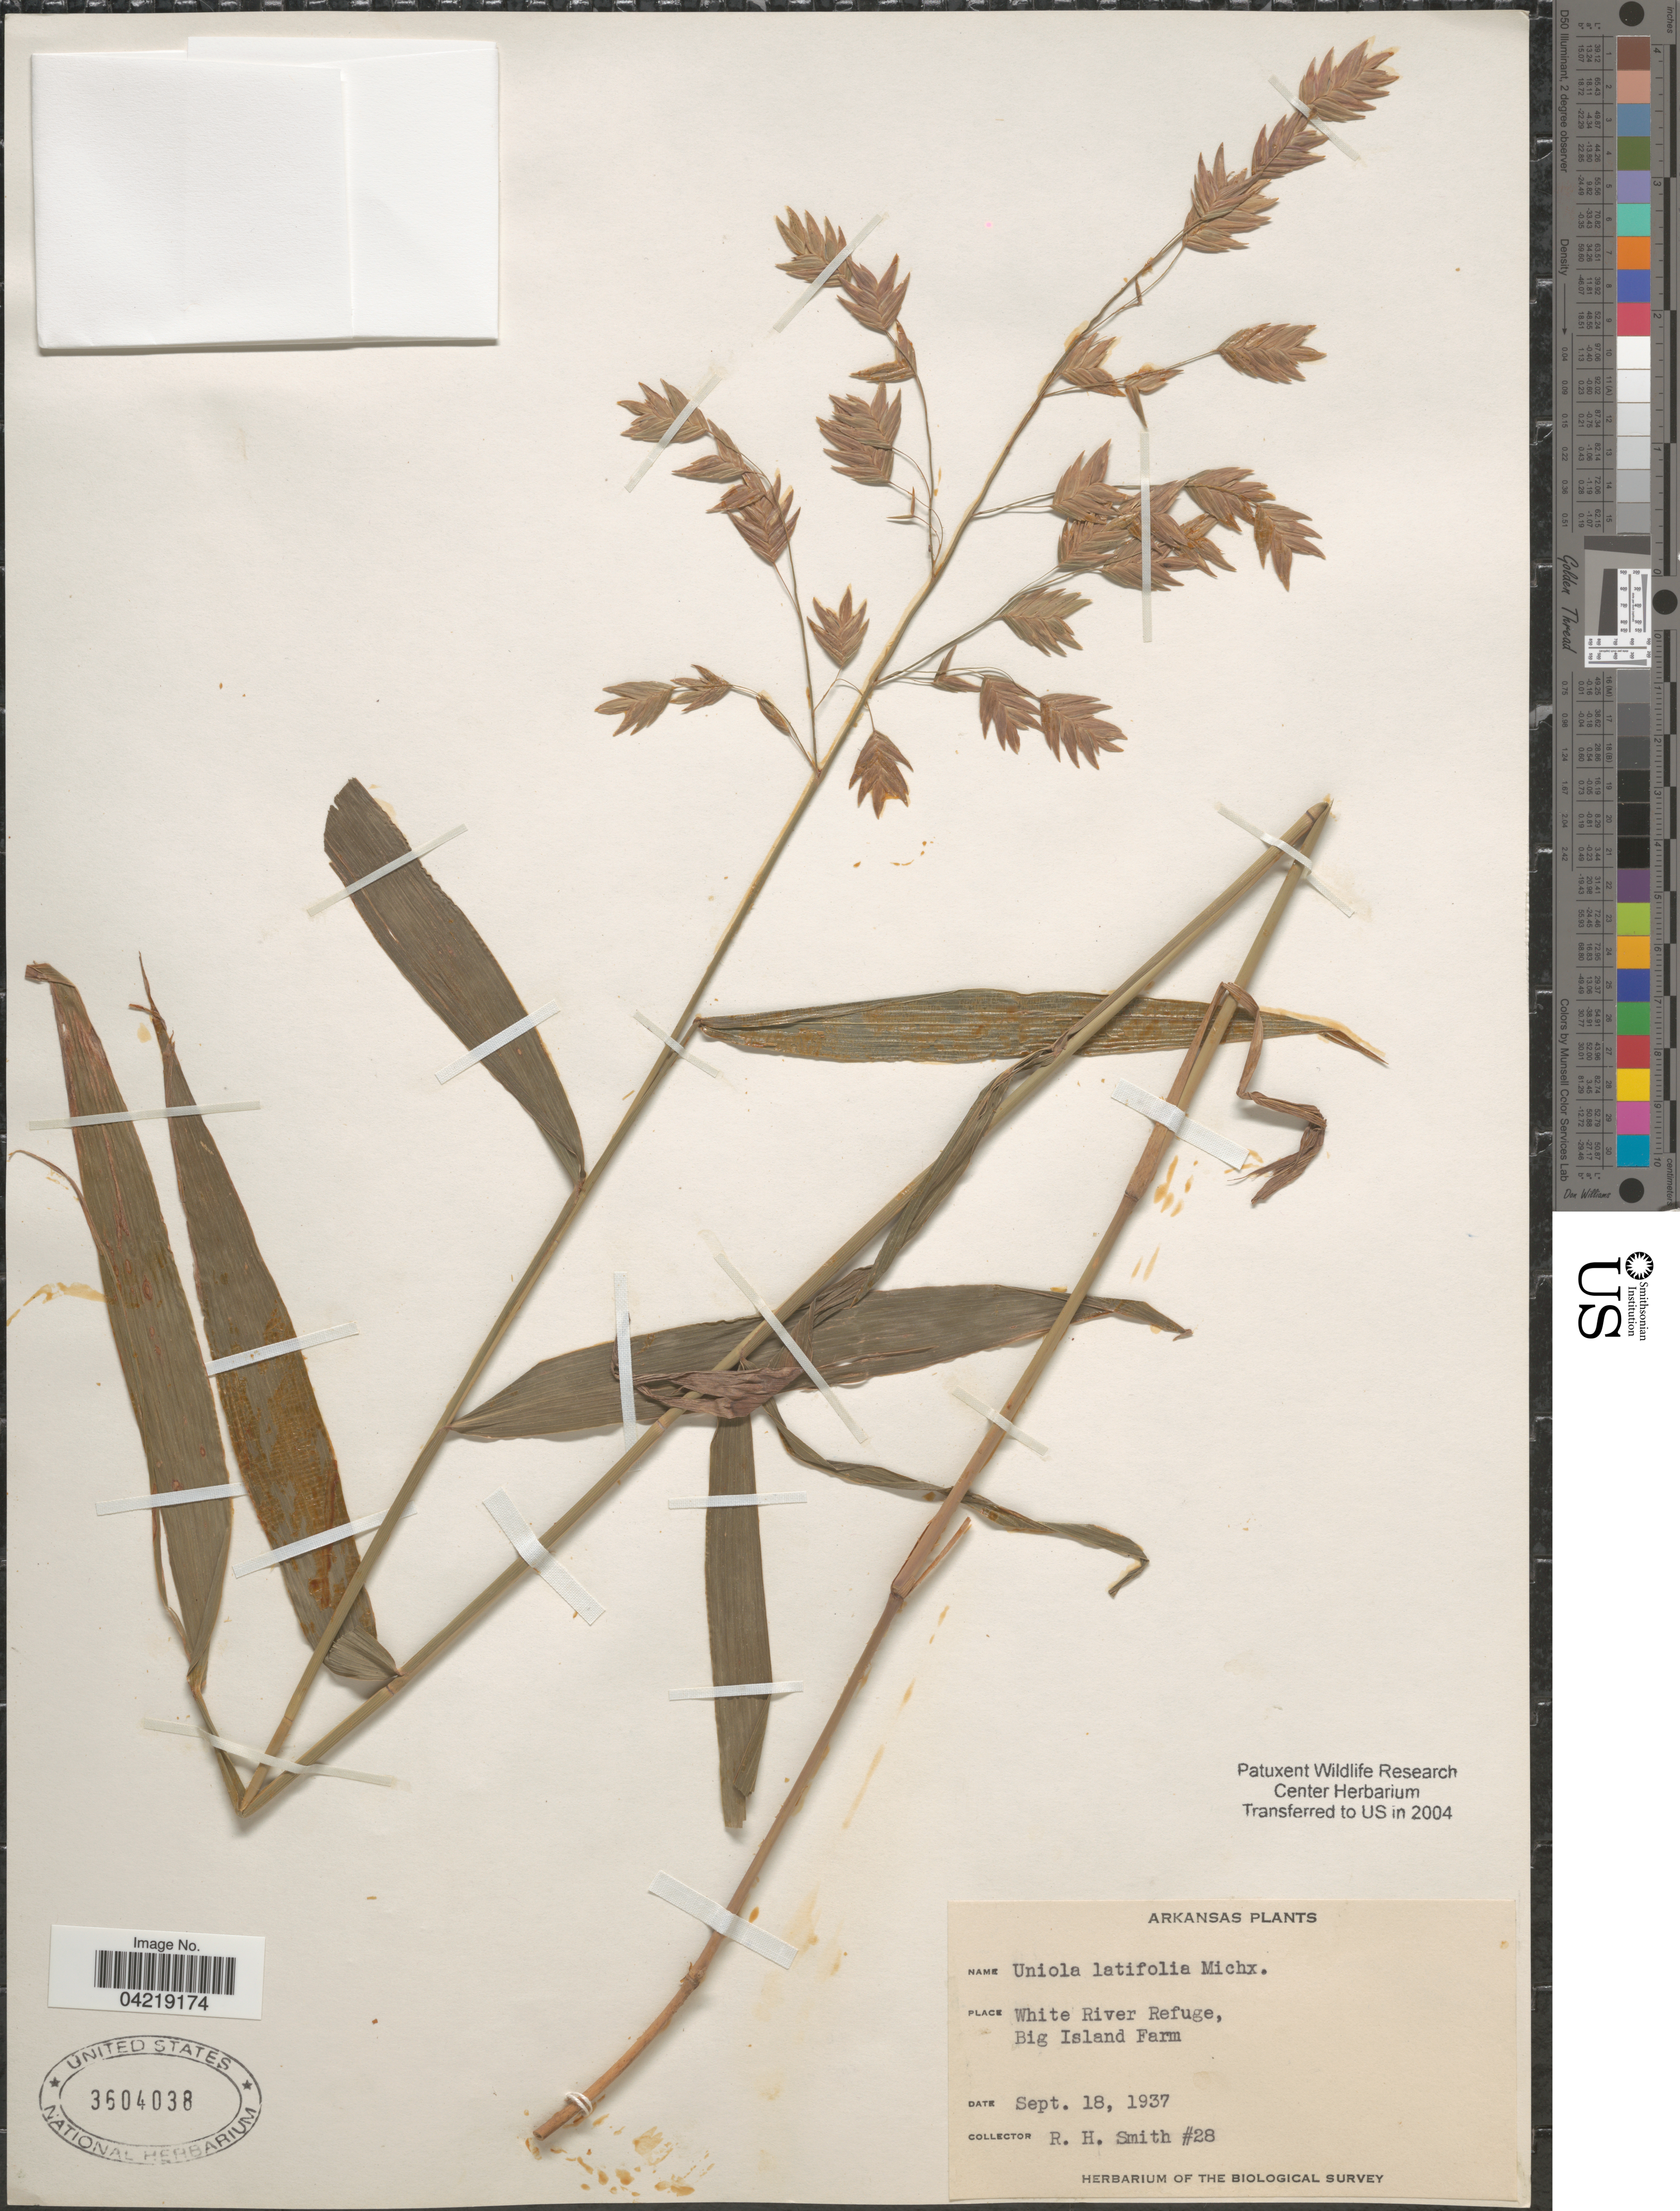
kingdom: Plantae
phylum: Tracheophyta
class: Liliopsida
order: Poales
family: Poaceae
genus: Chasmanthium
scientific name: Chasmanthium latifolium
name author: (Michx.) H.O. Yates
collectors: R. H. Smith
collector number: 28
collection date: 1937-09-18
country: United States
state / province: Arkansas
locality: White River Refuge, Big Island Farm. The Biological Survey.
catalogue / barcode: US 3604038